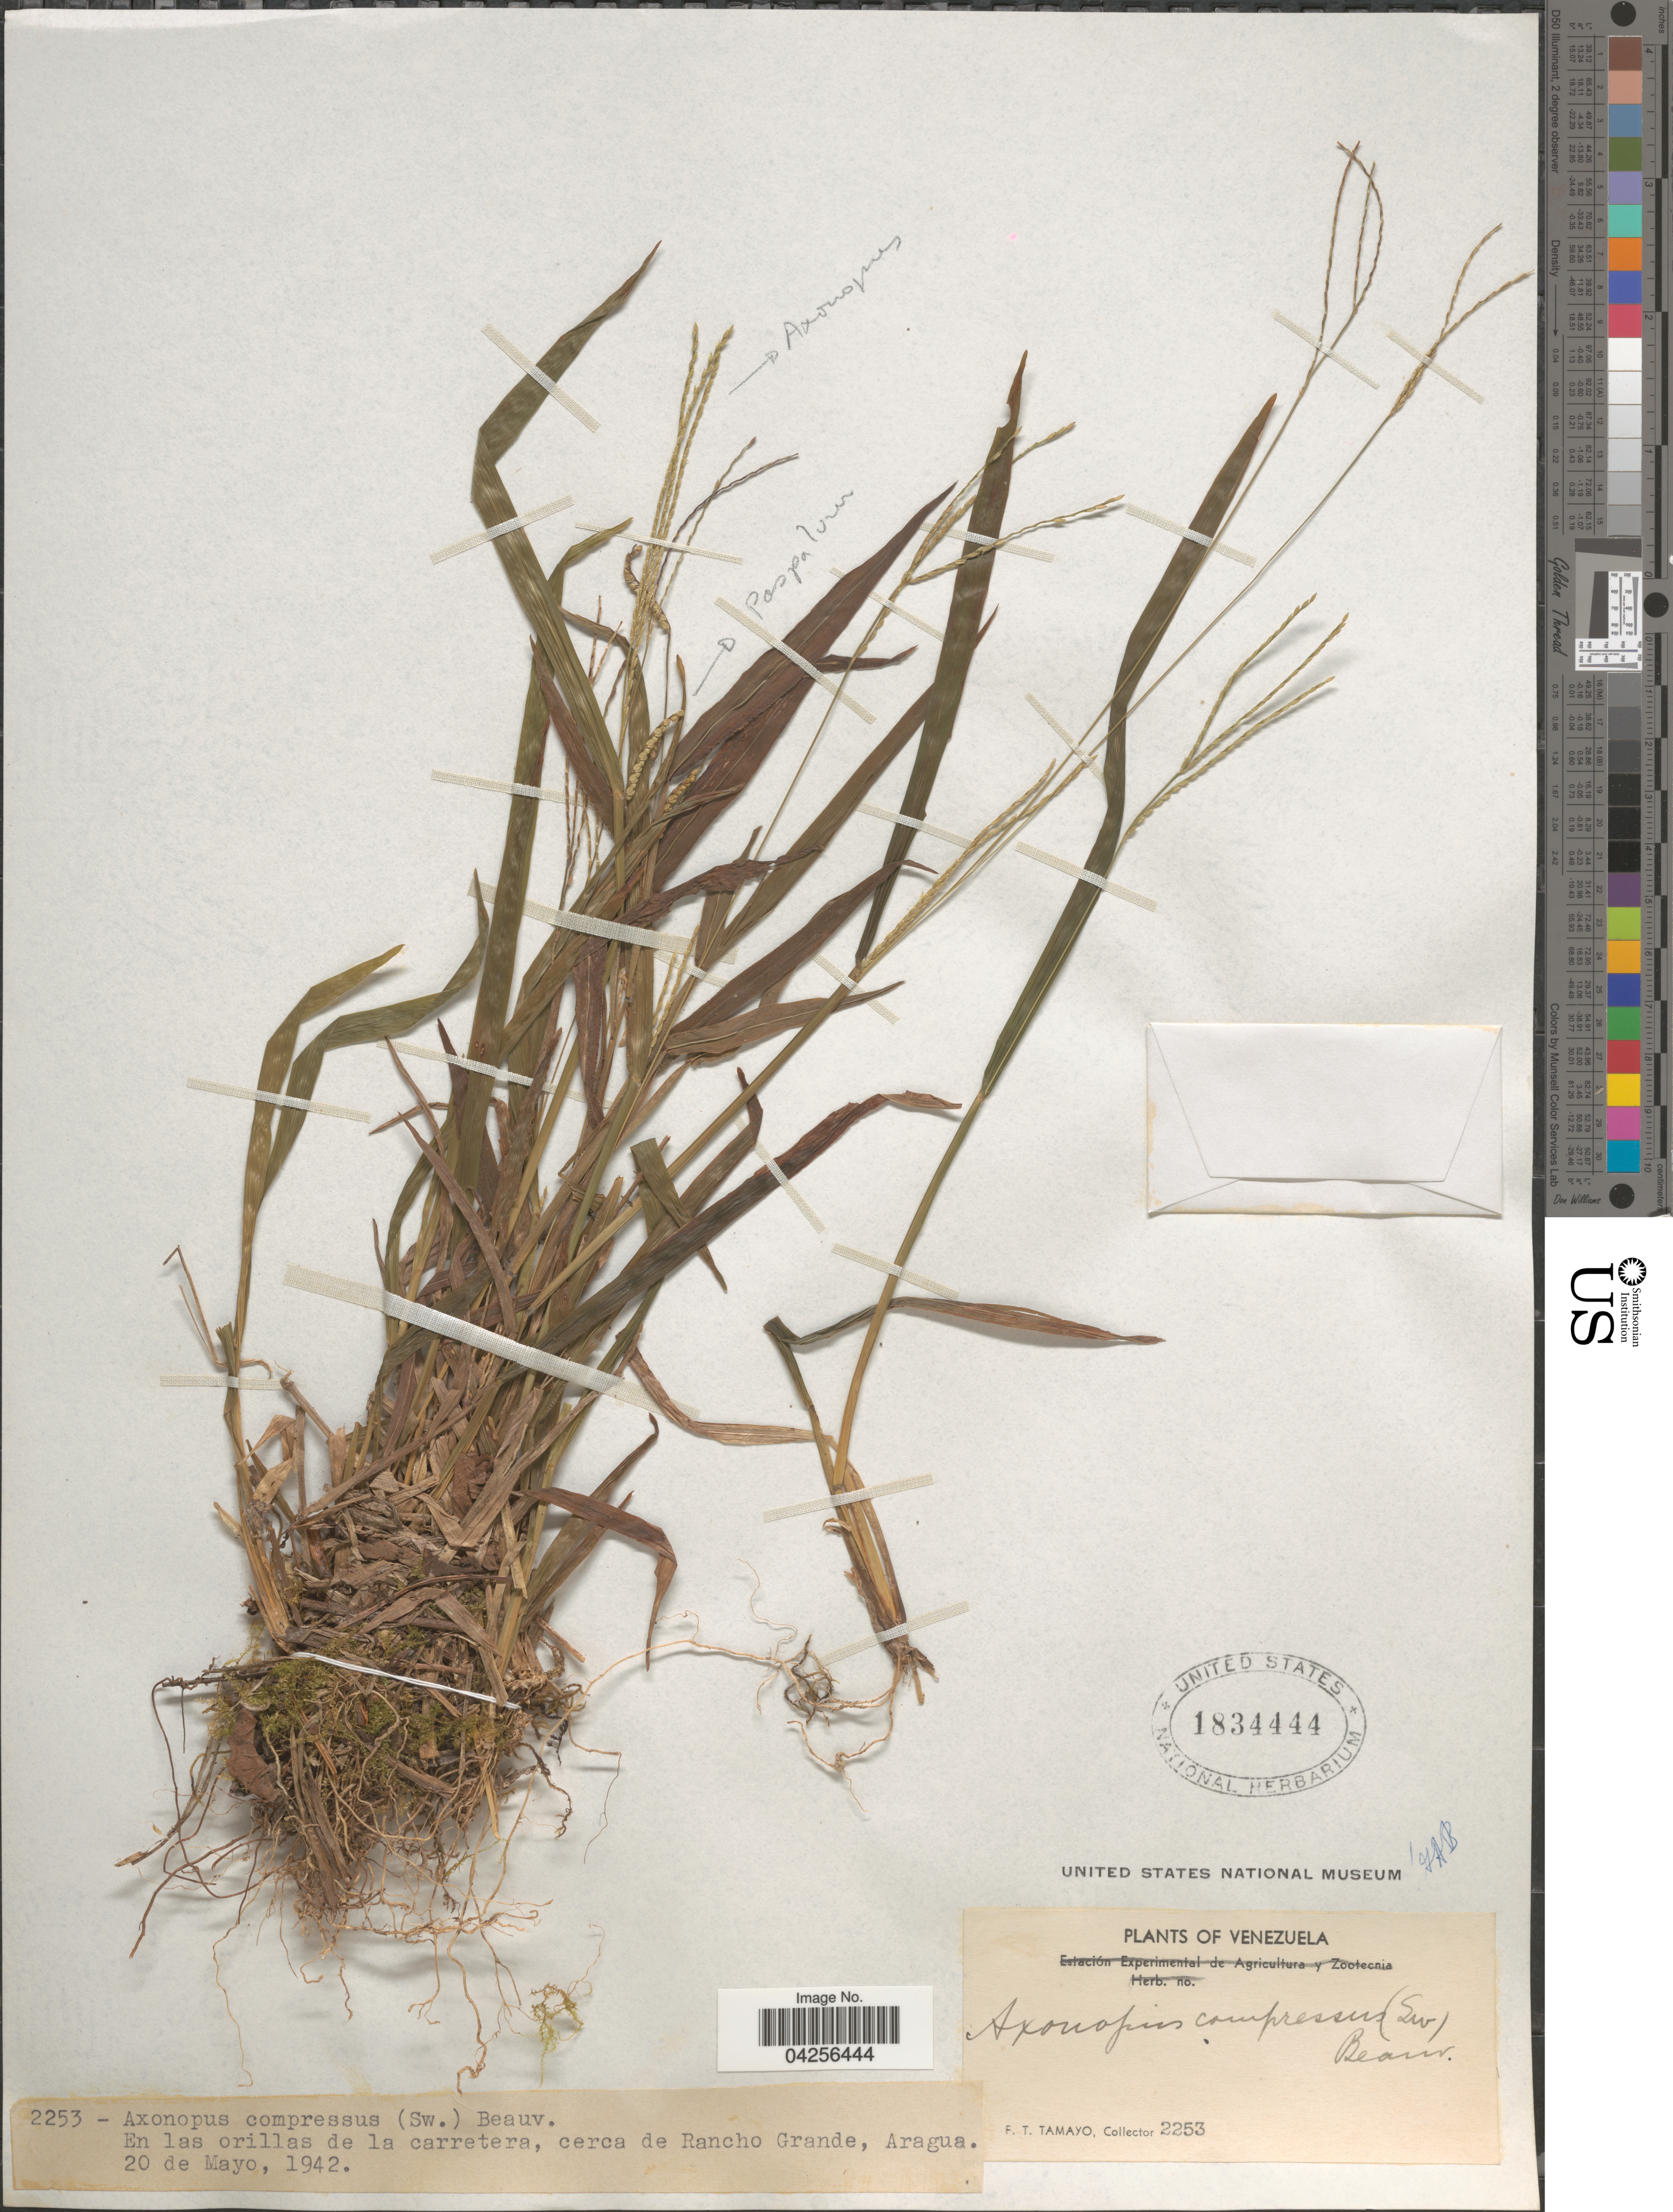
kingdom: Plantae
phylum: Tracheophyta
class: Liliopsida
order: Poales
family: Poaceae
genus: Axonopus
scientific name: Axonopus compressus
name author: (Sw.) P. Beauv.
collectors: F. Tamayo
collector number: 2253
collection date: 1942-03-20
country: Venezuela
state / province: Aragua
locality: En las orillas de la carretera, cerca de Rancho Grande.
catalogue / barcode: US 1834444